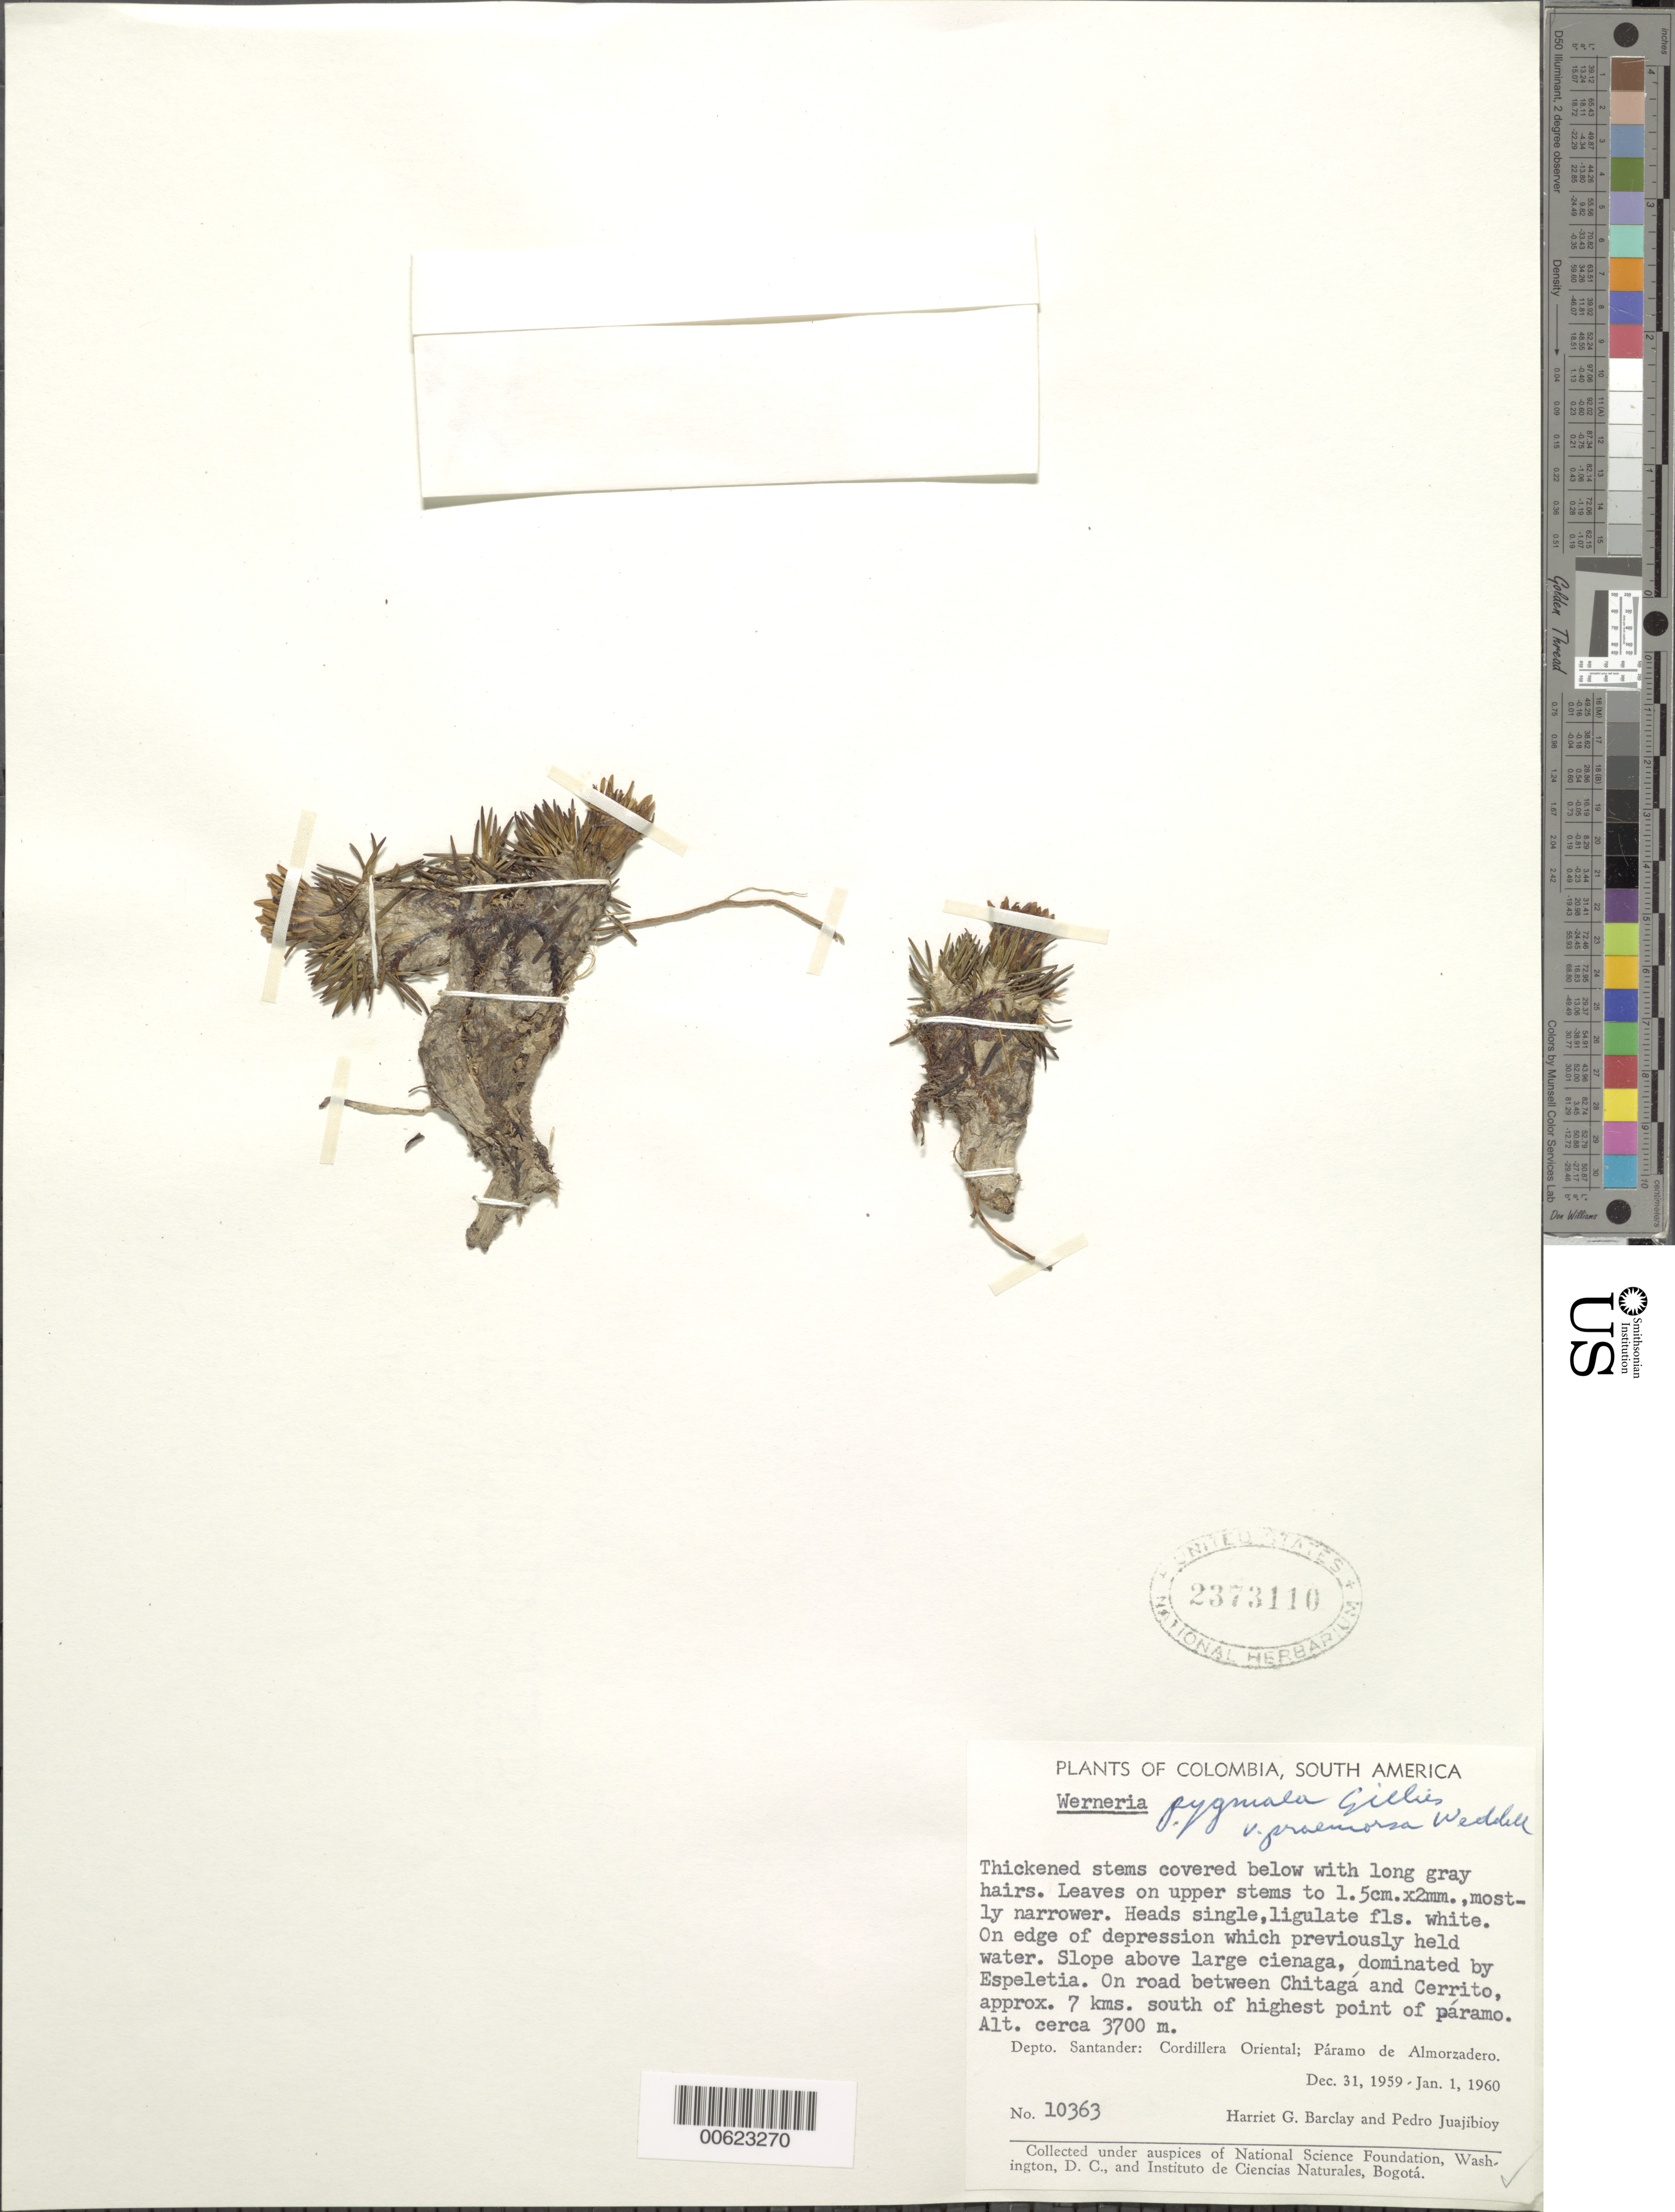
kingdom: Plantae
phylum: Tracheophyta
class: Magnoliopsida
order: Asterales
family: Asteraceae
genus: Werneria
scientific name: Werneria pygmaea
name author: Gillies ex Hook. & Arn.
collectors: H. G. Barclay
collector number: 10363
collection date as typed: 31-Dec-59 to 1-Jan-60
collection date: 1959-12-31/1960-01-01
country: Colombia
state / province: Santander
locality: Cordillera Oriental, Páramo de Almorzadero. On road between Chitaga and Cerrito, ca. 7 km. S of highest point of páramo.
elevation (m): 3700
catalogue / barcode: US 2373110